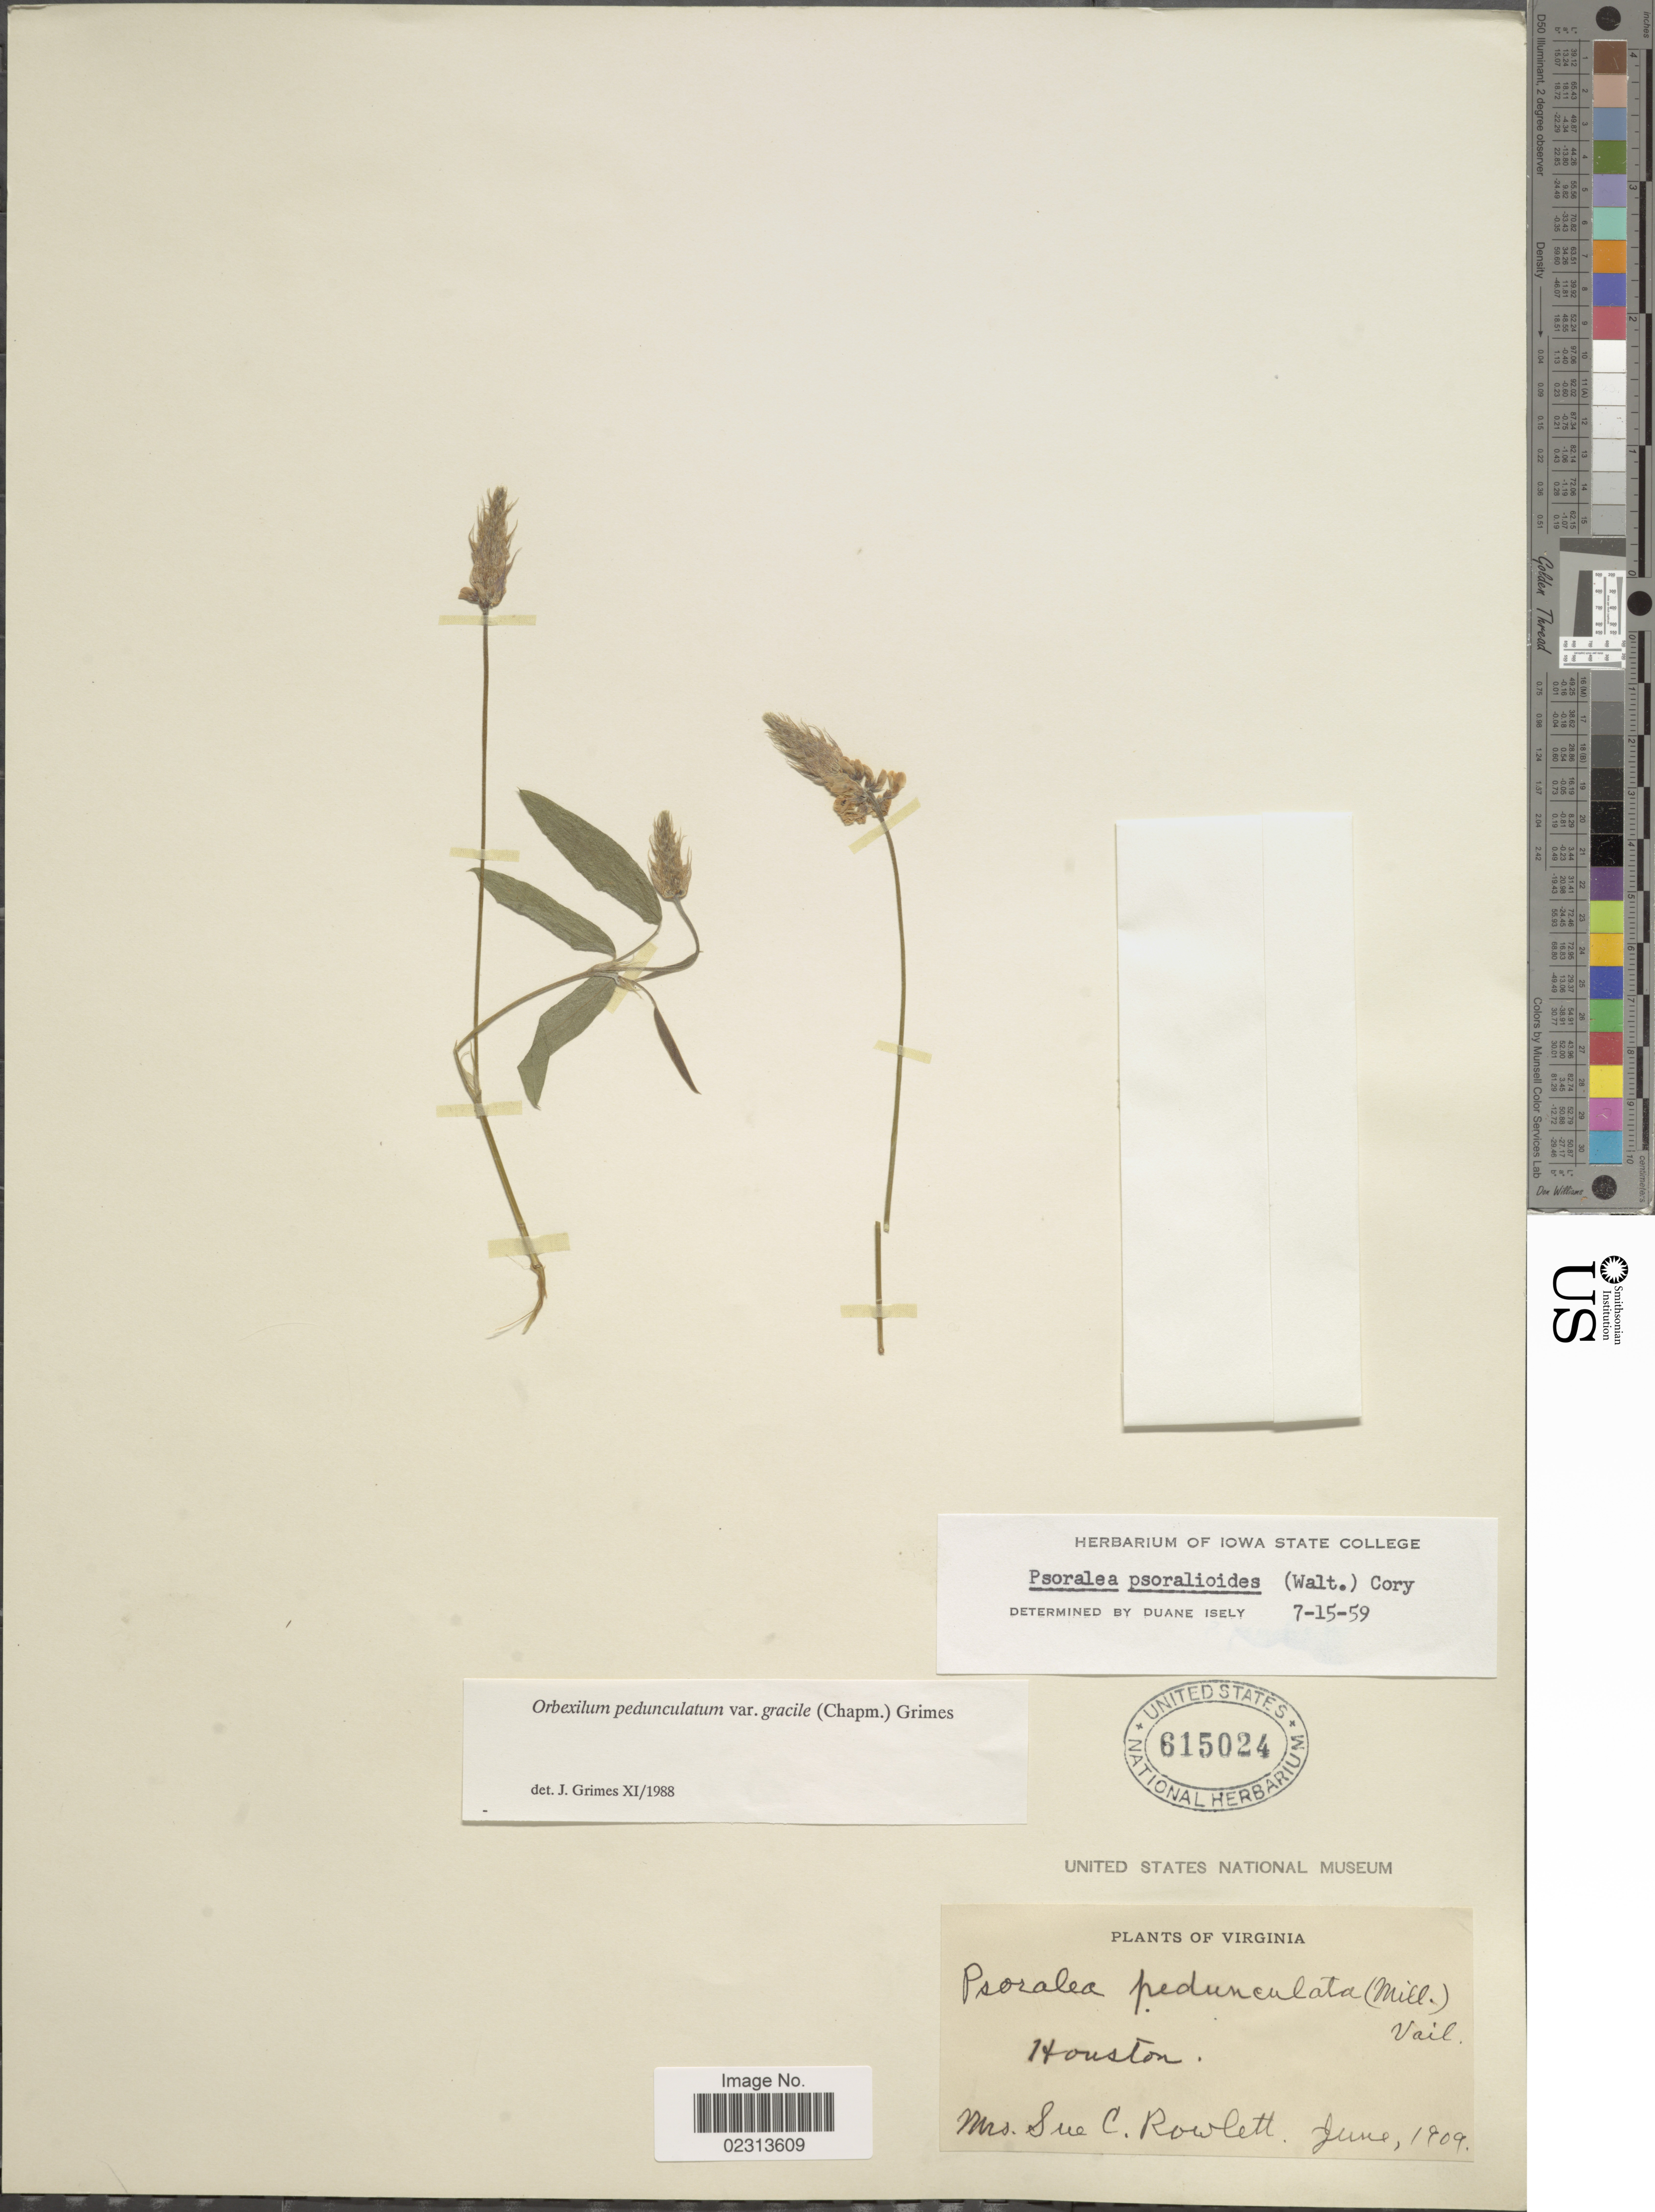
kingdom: Plantae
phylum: Tracheophyta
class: Magnoliopsida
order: Fabales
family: Fabaceae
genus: Orbexilum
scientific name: Orbexilum pedunculatum var. gracile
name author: (Torr. & A. Gray) J.W. Grimes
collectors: S. Rowlett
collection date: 1909-06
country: United States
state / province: Virginia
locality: Houston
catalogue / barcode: US 615024